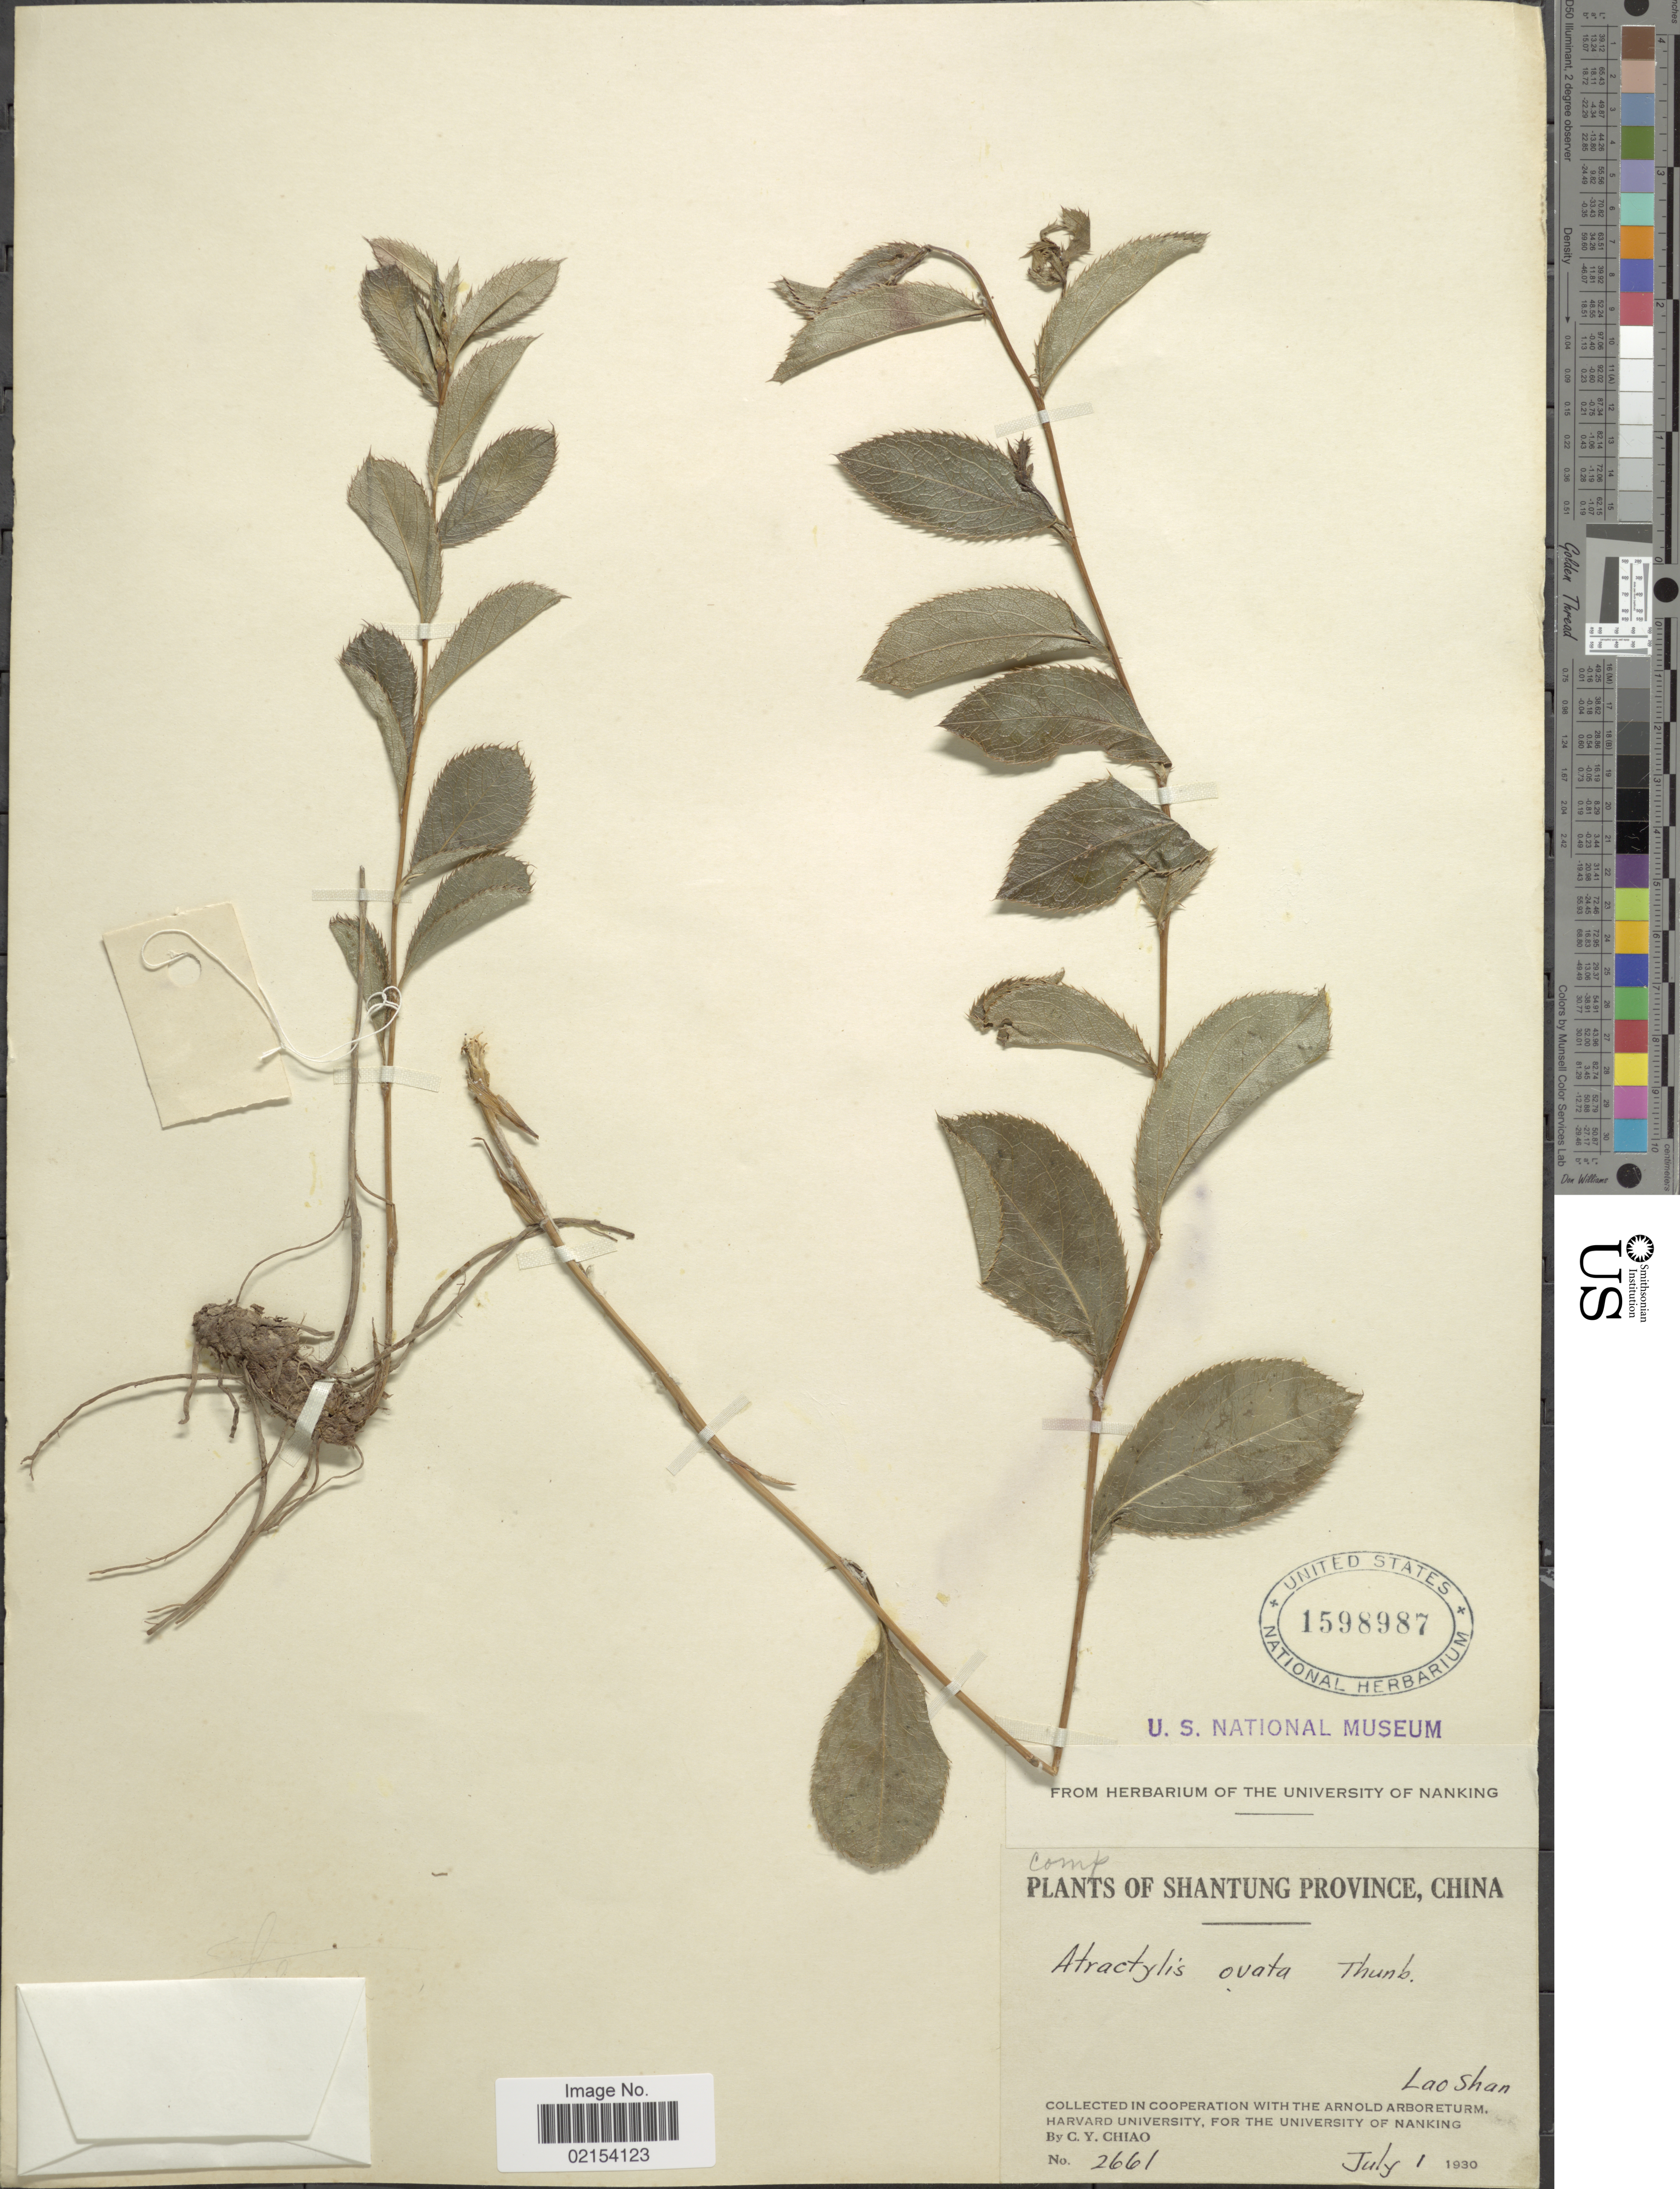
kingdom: Plantae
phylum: Tracheophyta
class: Magnoliopsida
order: Asterales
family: Asteraceae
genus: Atractylodes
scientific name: Atractylodes ovata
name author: (Thunb.) DC.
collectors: C. Y. Chiao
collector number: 2661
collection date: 1930-07-01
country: China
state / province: Shandong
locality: Shantung. Lao Shan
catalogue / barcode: US 1598987